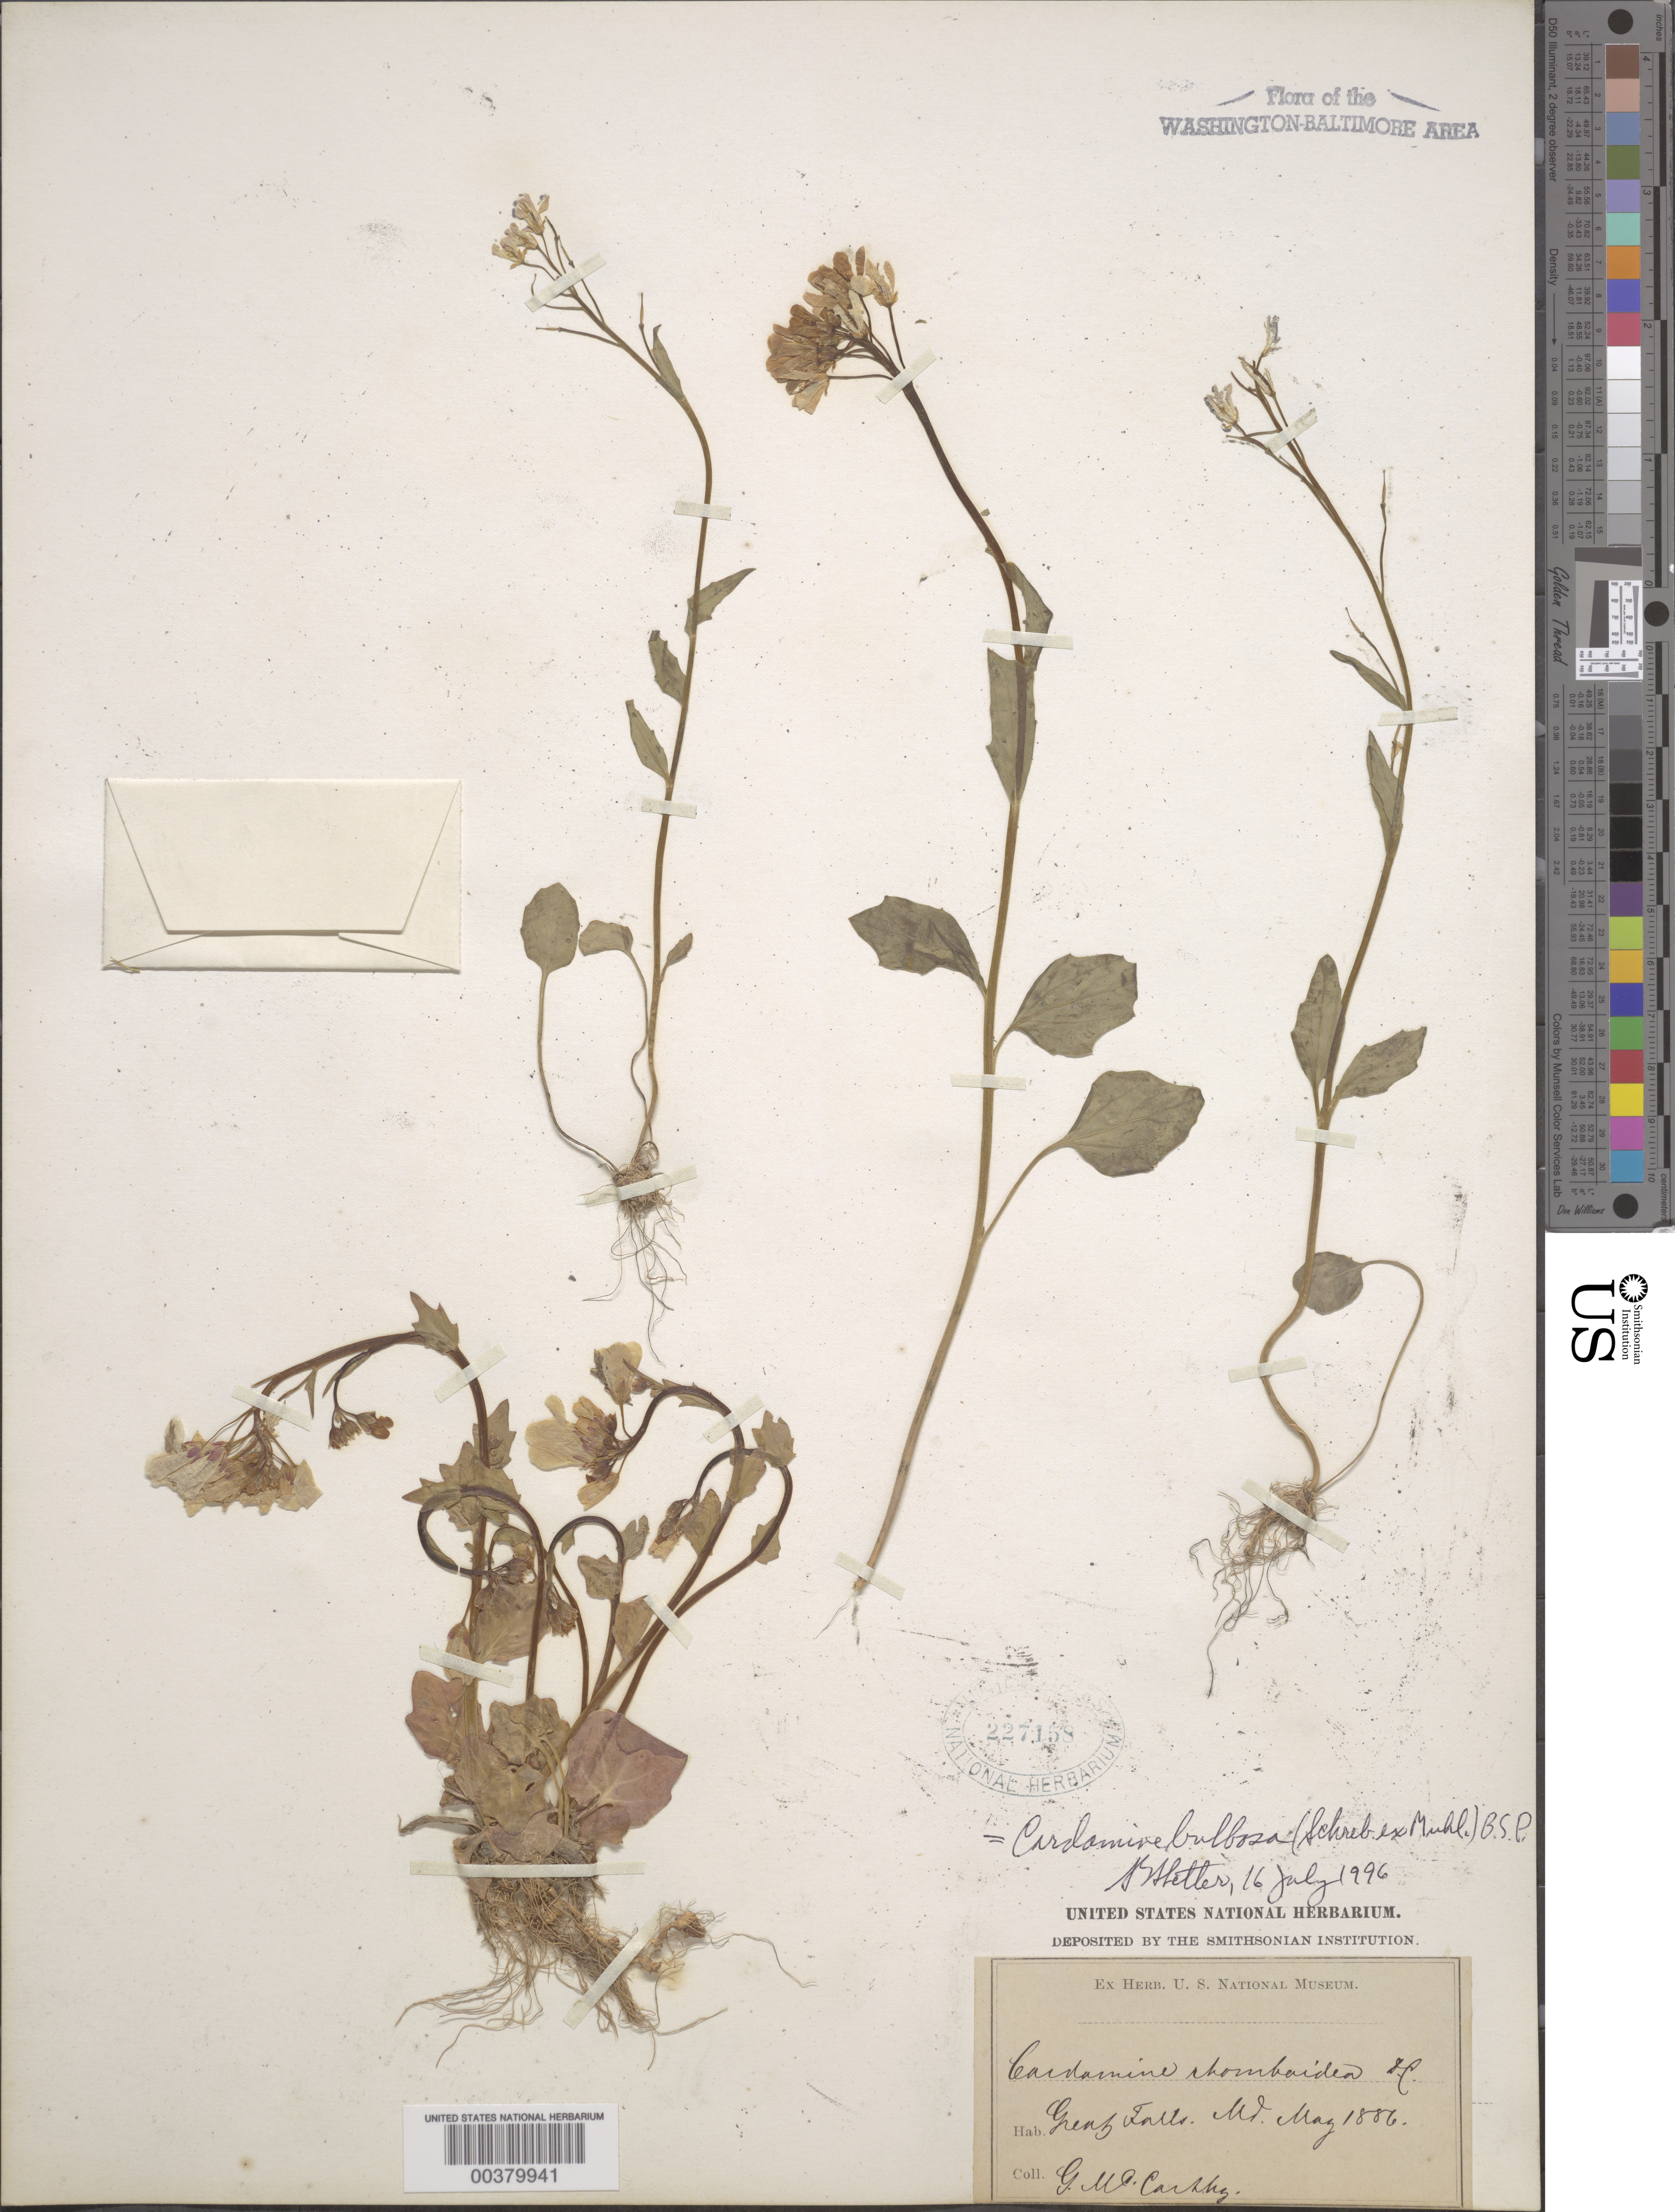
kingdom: Plantae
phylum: Tracheophyta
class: Magnoliopsida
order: Brassicales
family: Brassicaceae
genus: Cardamine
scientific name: Cardamine bulbosa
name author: (Schreb. ex Muhl.) Britton et al.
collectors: G. McCarthy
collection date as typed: May 1886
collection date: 1886-05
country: United States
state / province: Maryland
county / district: Montgomery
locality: Great Falls C. & O. Canal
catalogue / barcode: US 227158